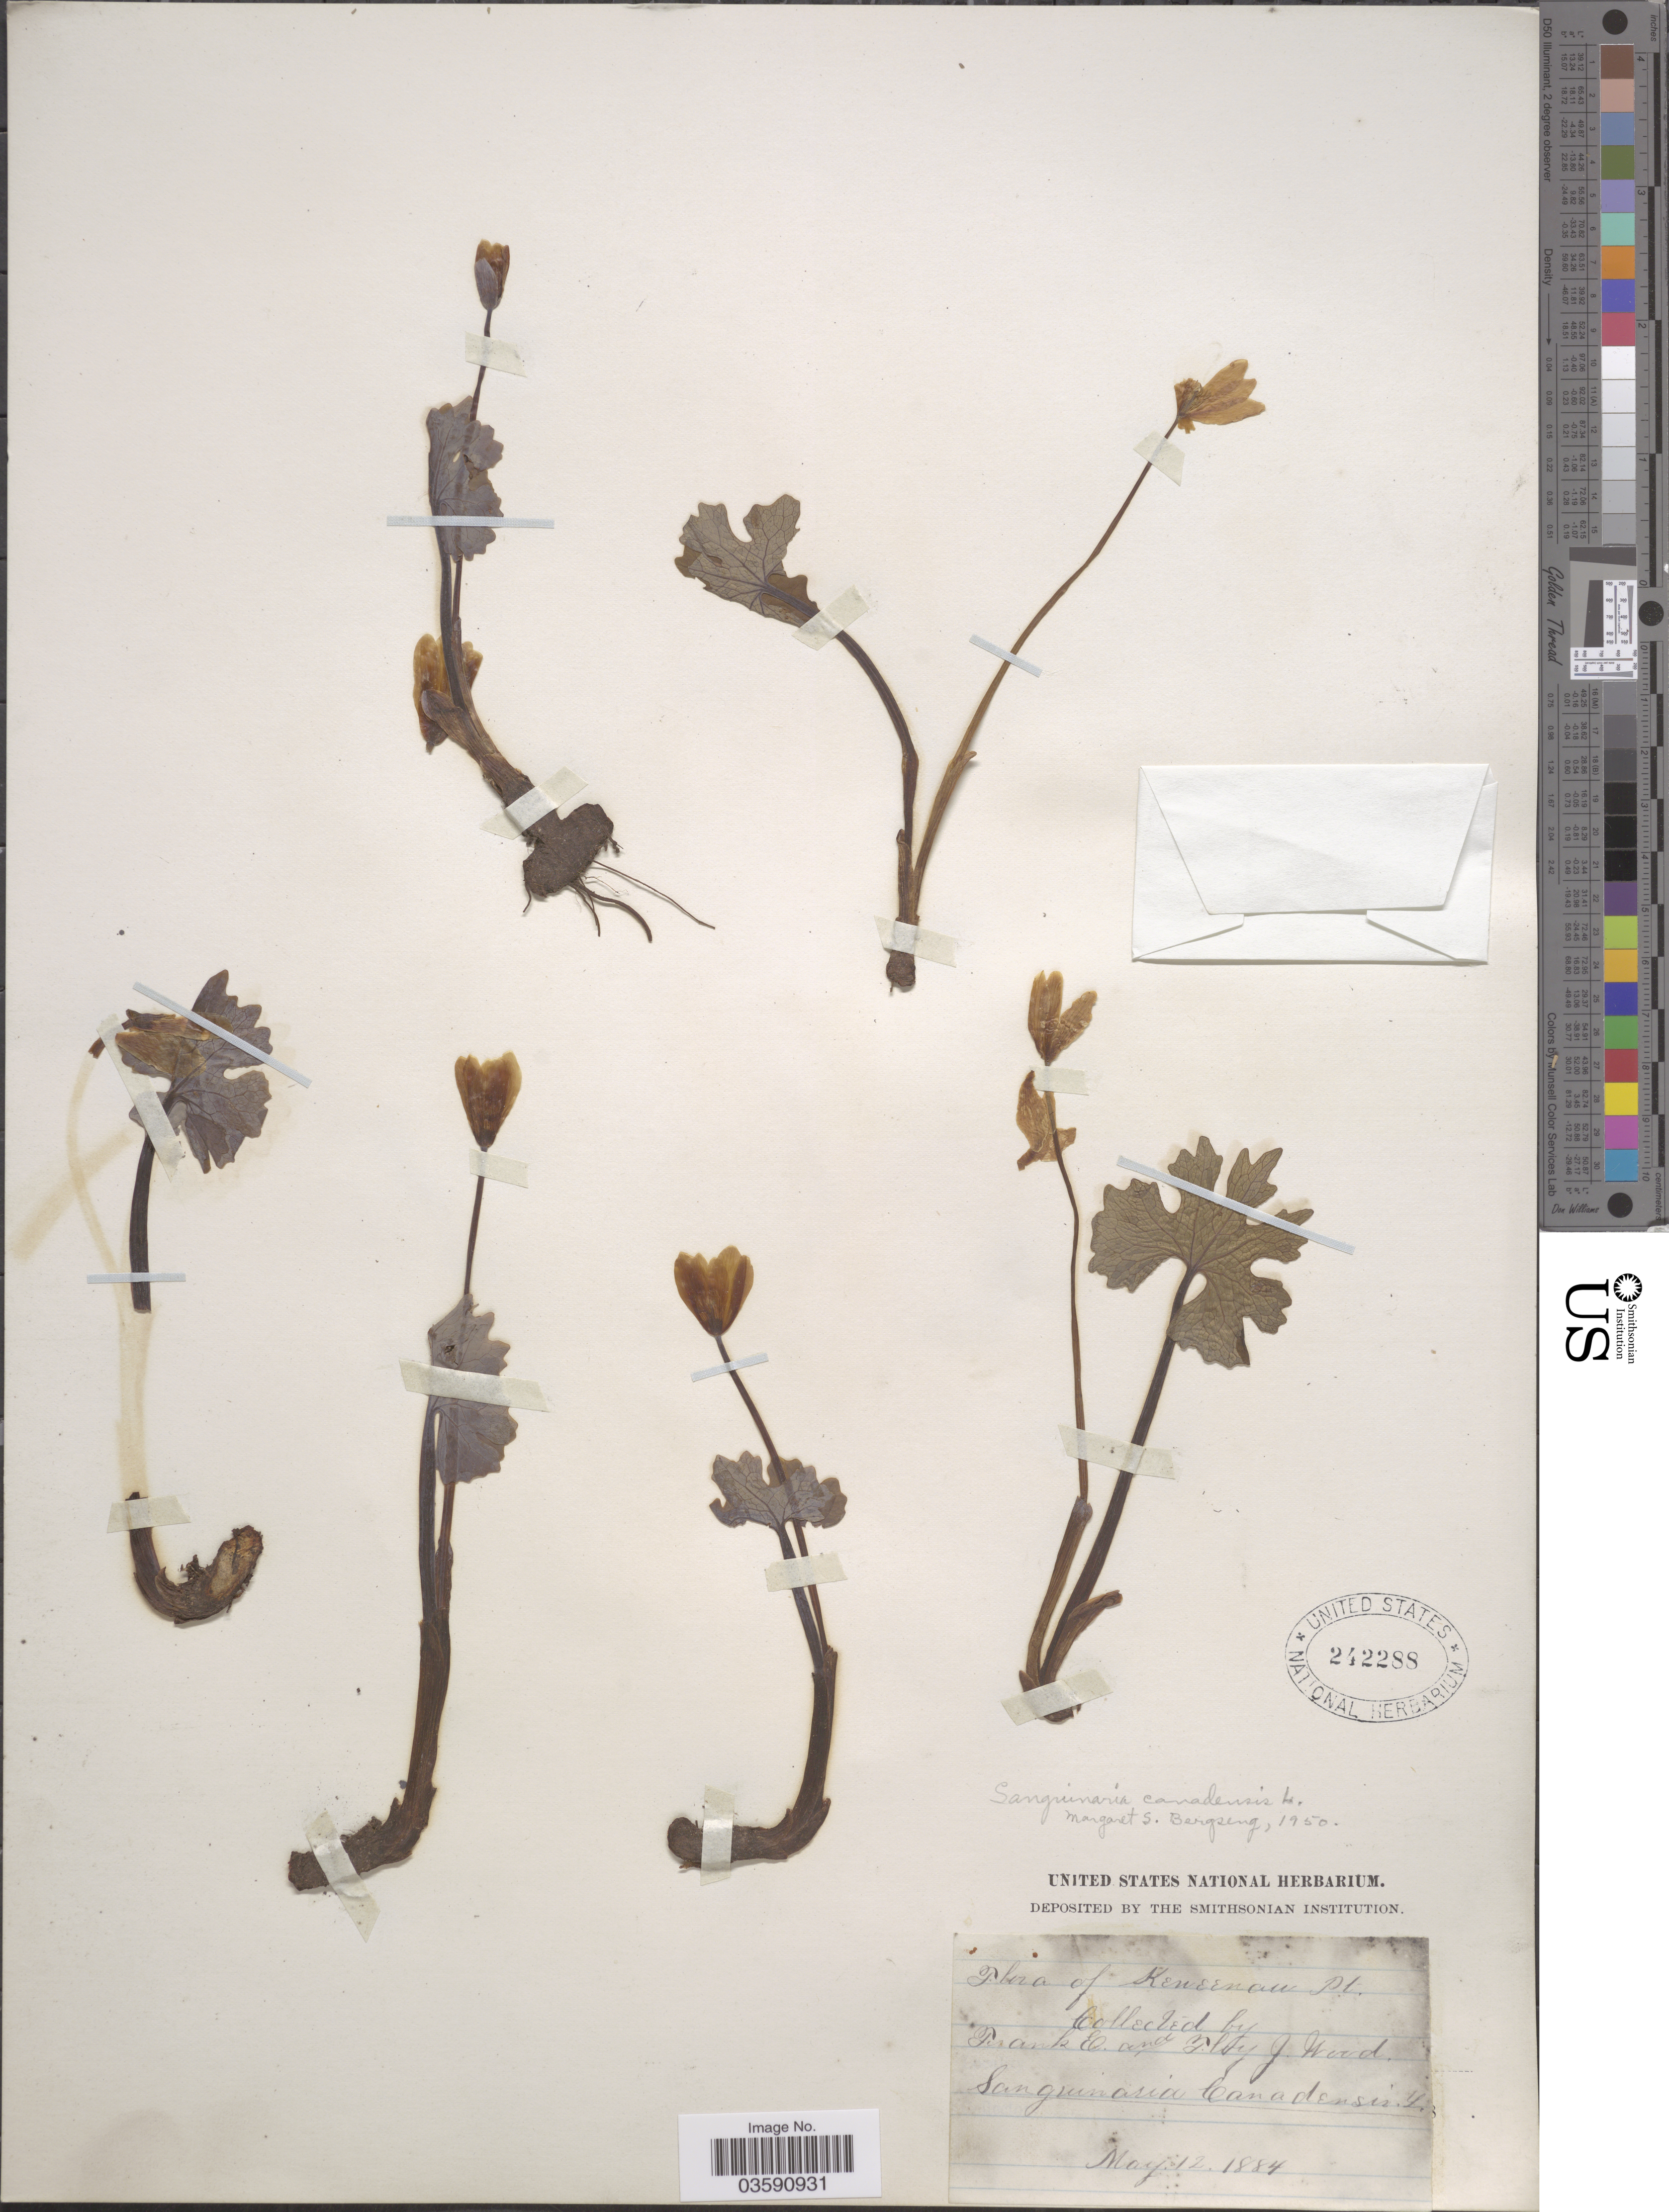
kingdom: Plantae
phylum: Tracheophyta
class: Magnoliopsida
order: Ranunculales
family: Papaveraceae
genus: Sanguinaria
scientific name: Sanguinaria canadensis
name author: L.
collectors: F. Wood & F. Wood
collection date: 1884-05-12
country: United States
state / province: Michigan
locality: Keweenaw Pt.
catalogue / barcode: US 242288